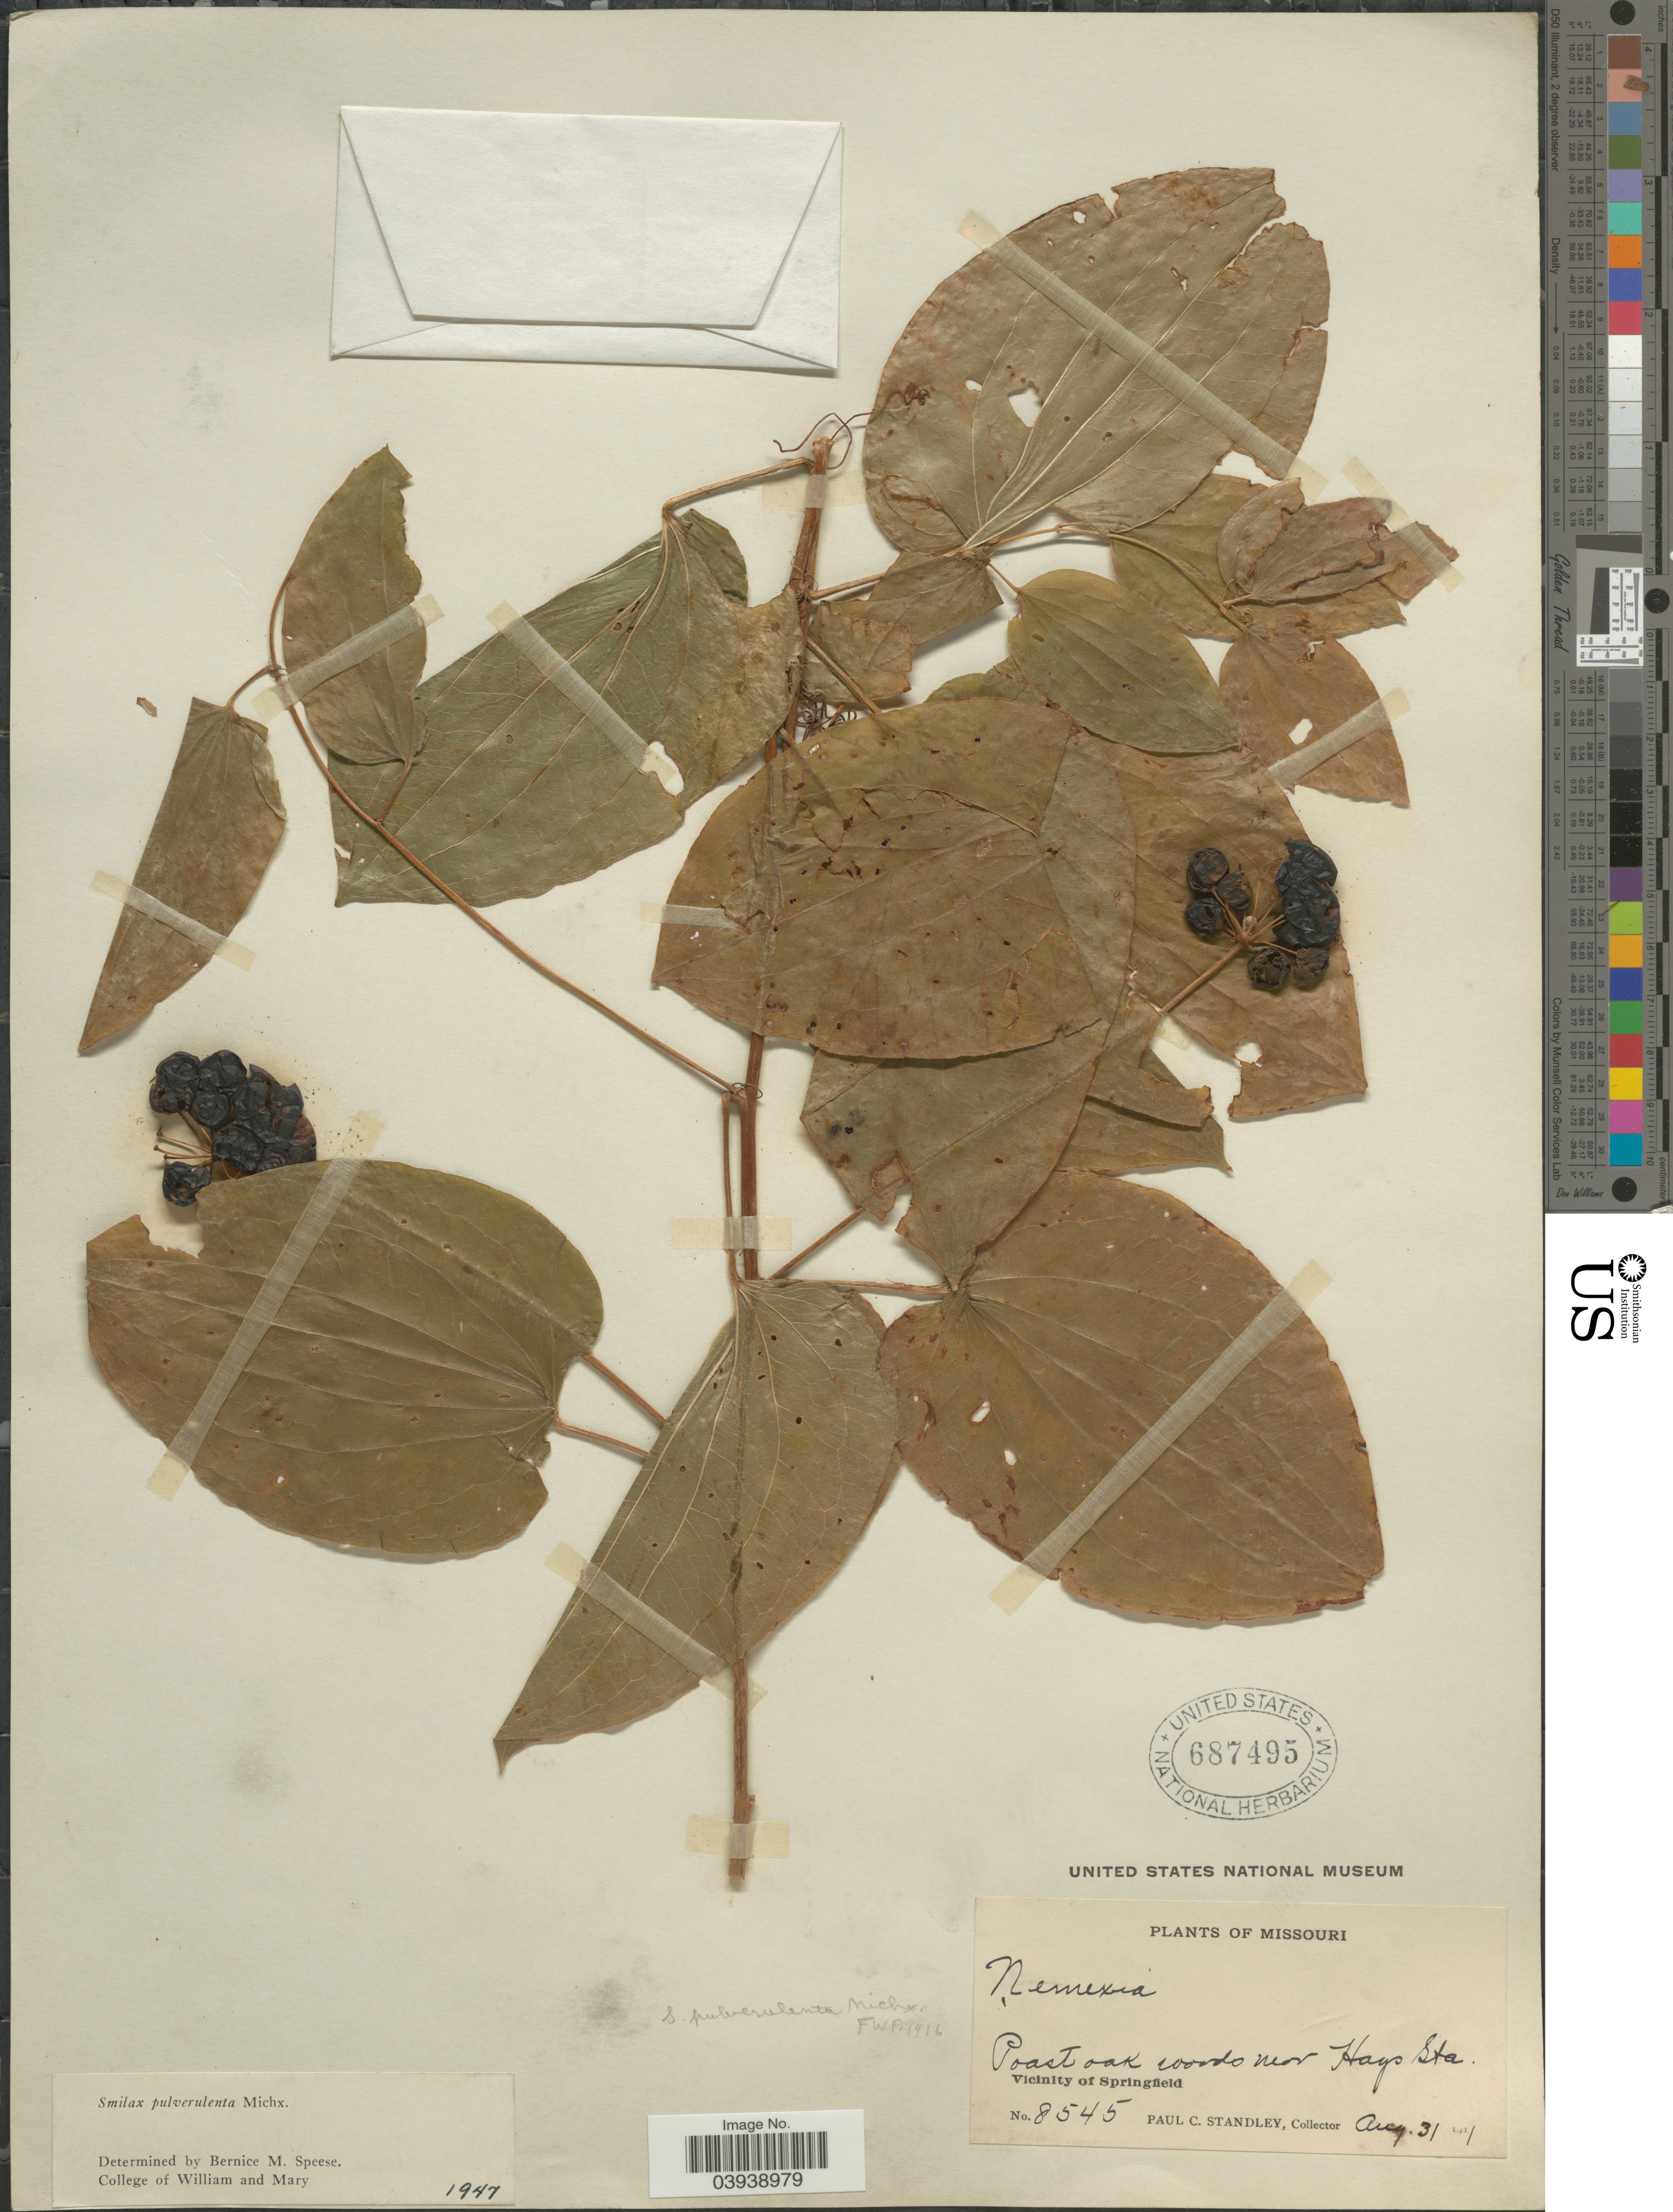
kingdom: Plantae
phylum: Tracheophyta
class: Liliopsida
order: Liliales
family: Smilacaceae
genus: Smilax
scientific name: Smilax pulverulenta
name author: Michx.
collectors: P. C. Standley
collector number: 8545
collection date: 1911-08-31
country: United States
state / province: Missouri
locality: Poast oak woods near Hays Sta. Vicinity of Springfield.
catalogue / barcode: US 687495